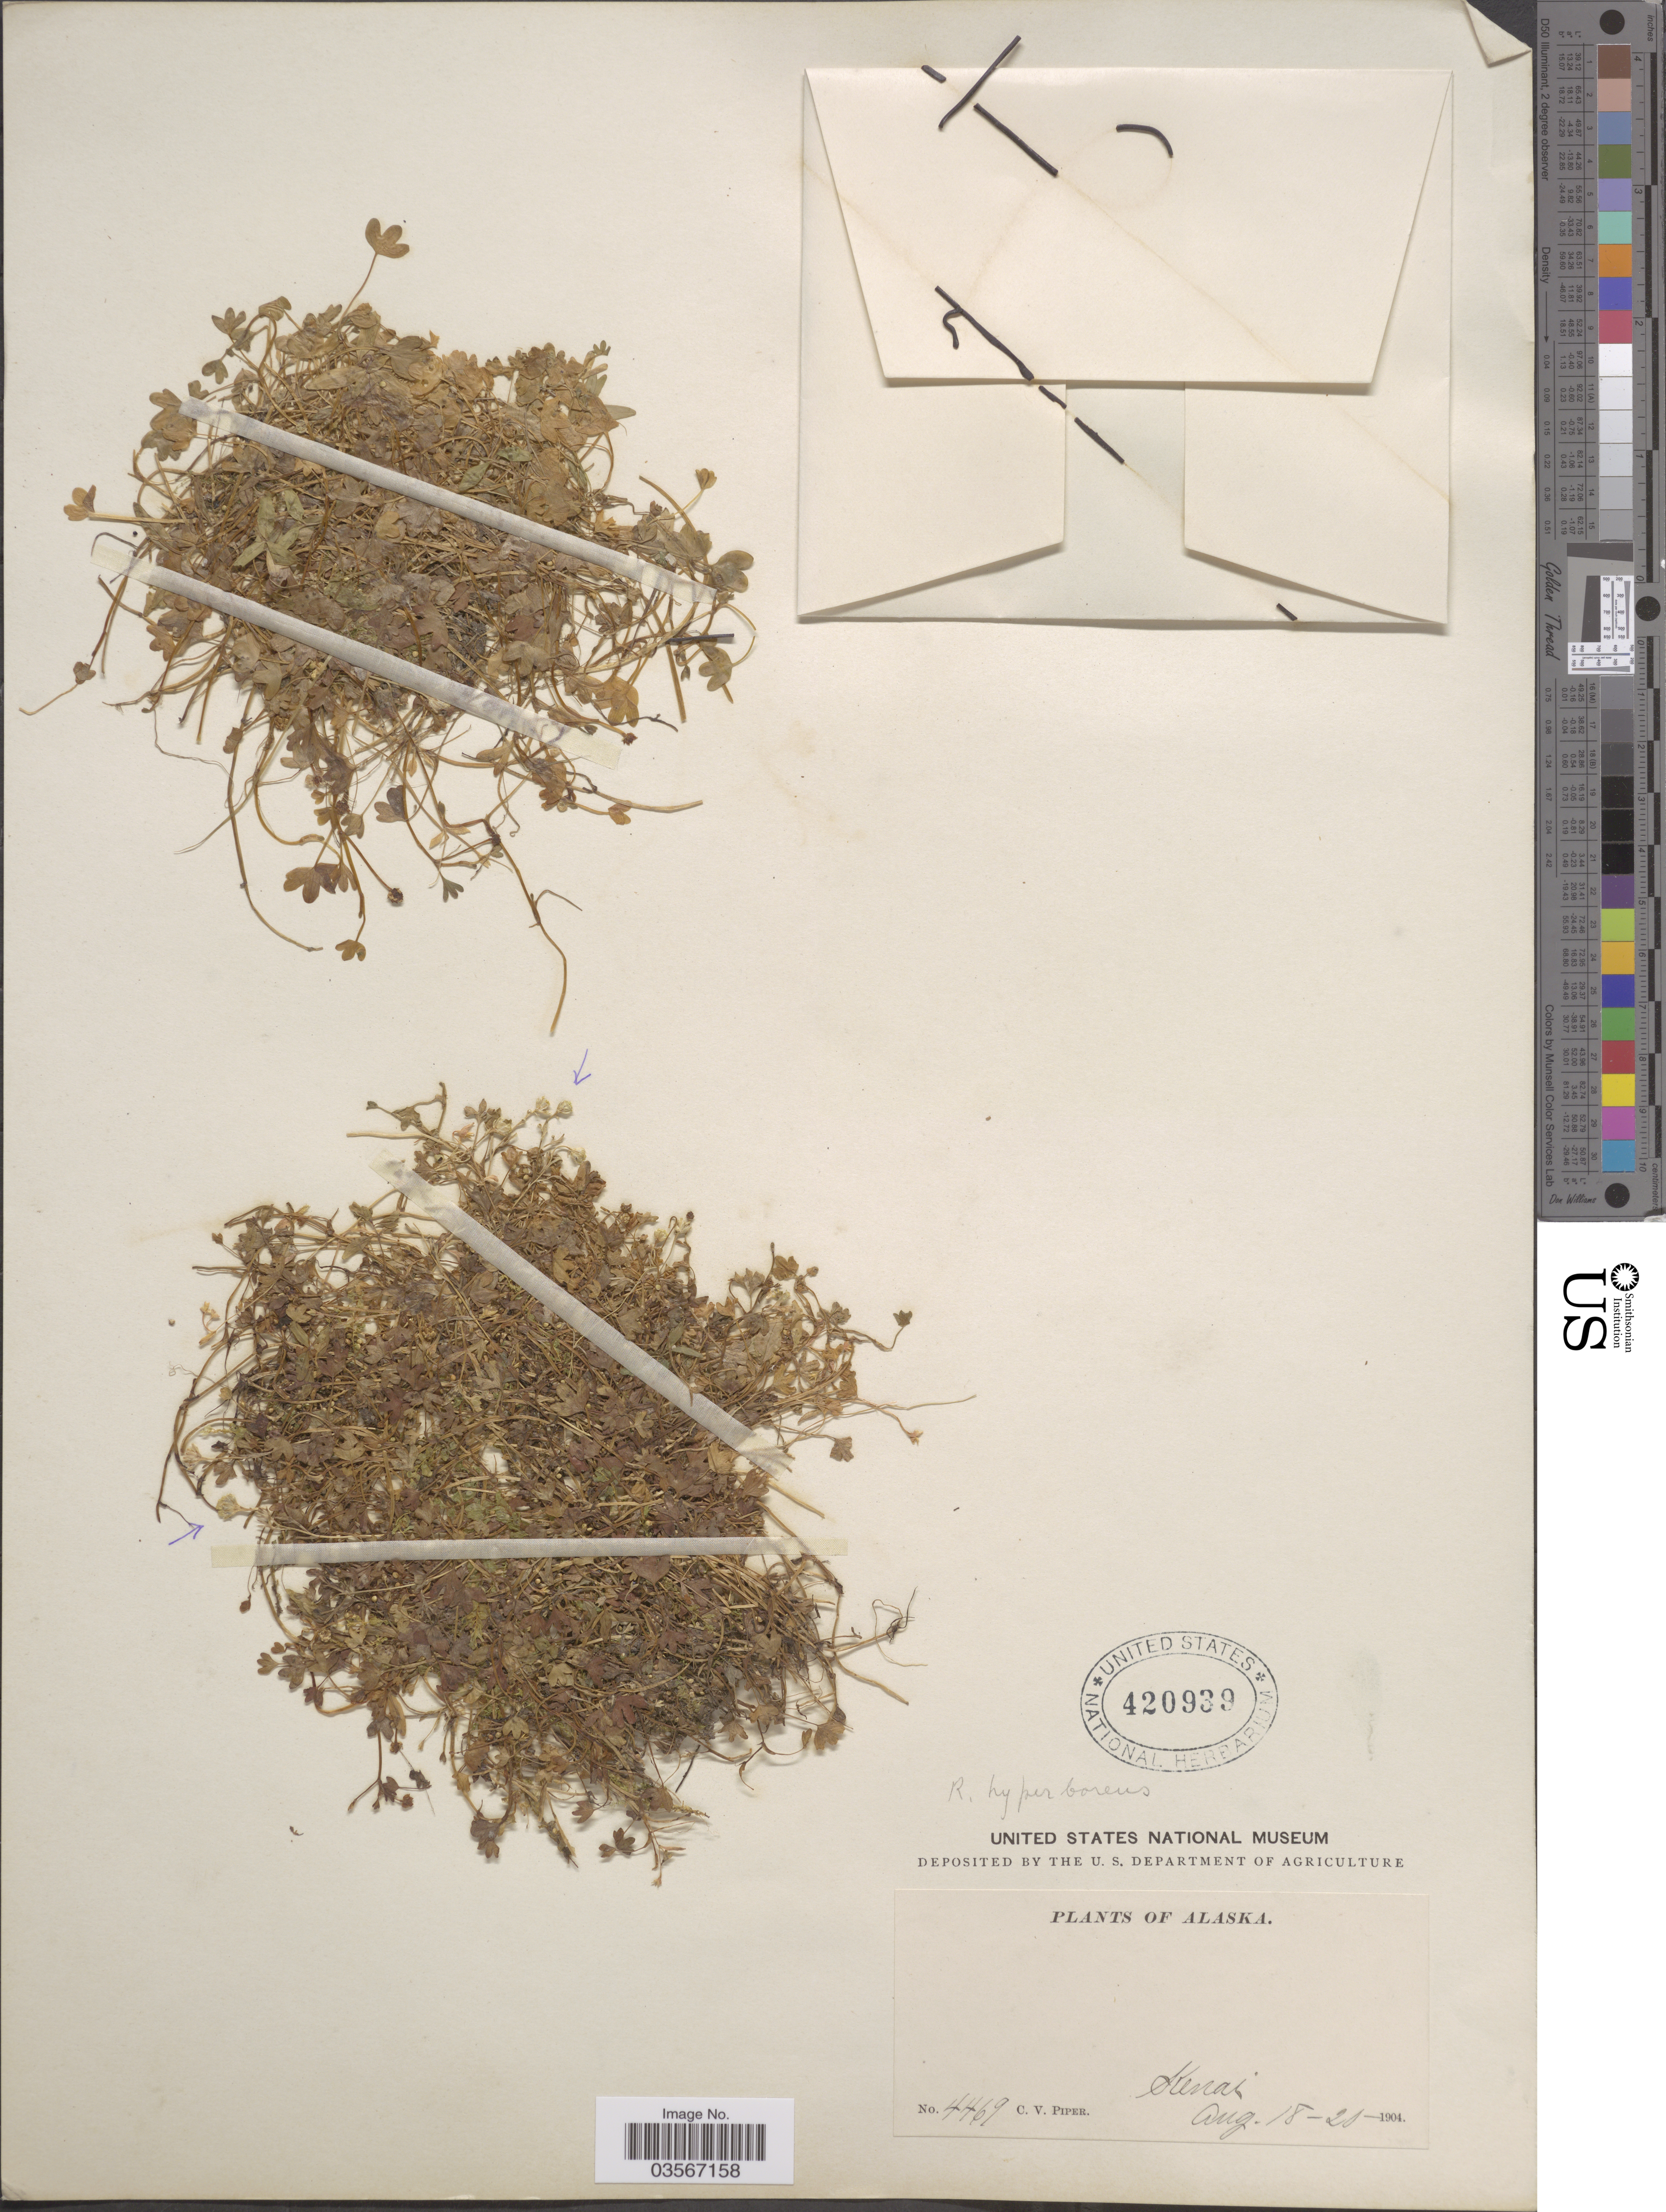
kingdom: Plantae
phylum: Tracheophyta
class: Magnoliopsida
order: Ranunculales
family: Ranunculaceae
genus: Ranunculus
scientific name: Ranunculus hyperboreus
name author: Rottb.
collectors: C. V. Piper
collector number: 4469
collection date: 1904-08-18/1904-08-20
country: United States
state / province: Alaska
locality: Kenai.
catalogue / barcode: US 420939